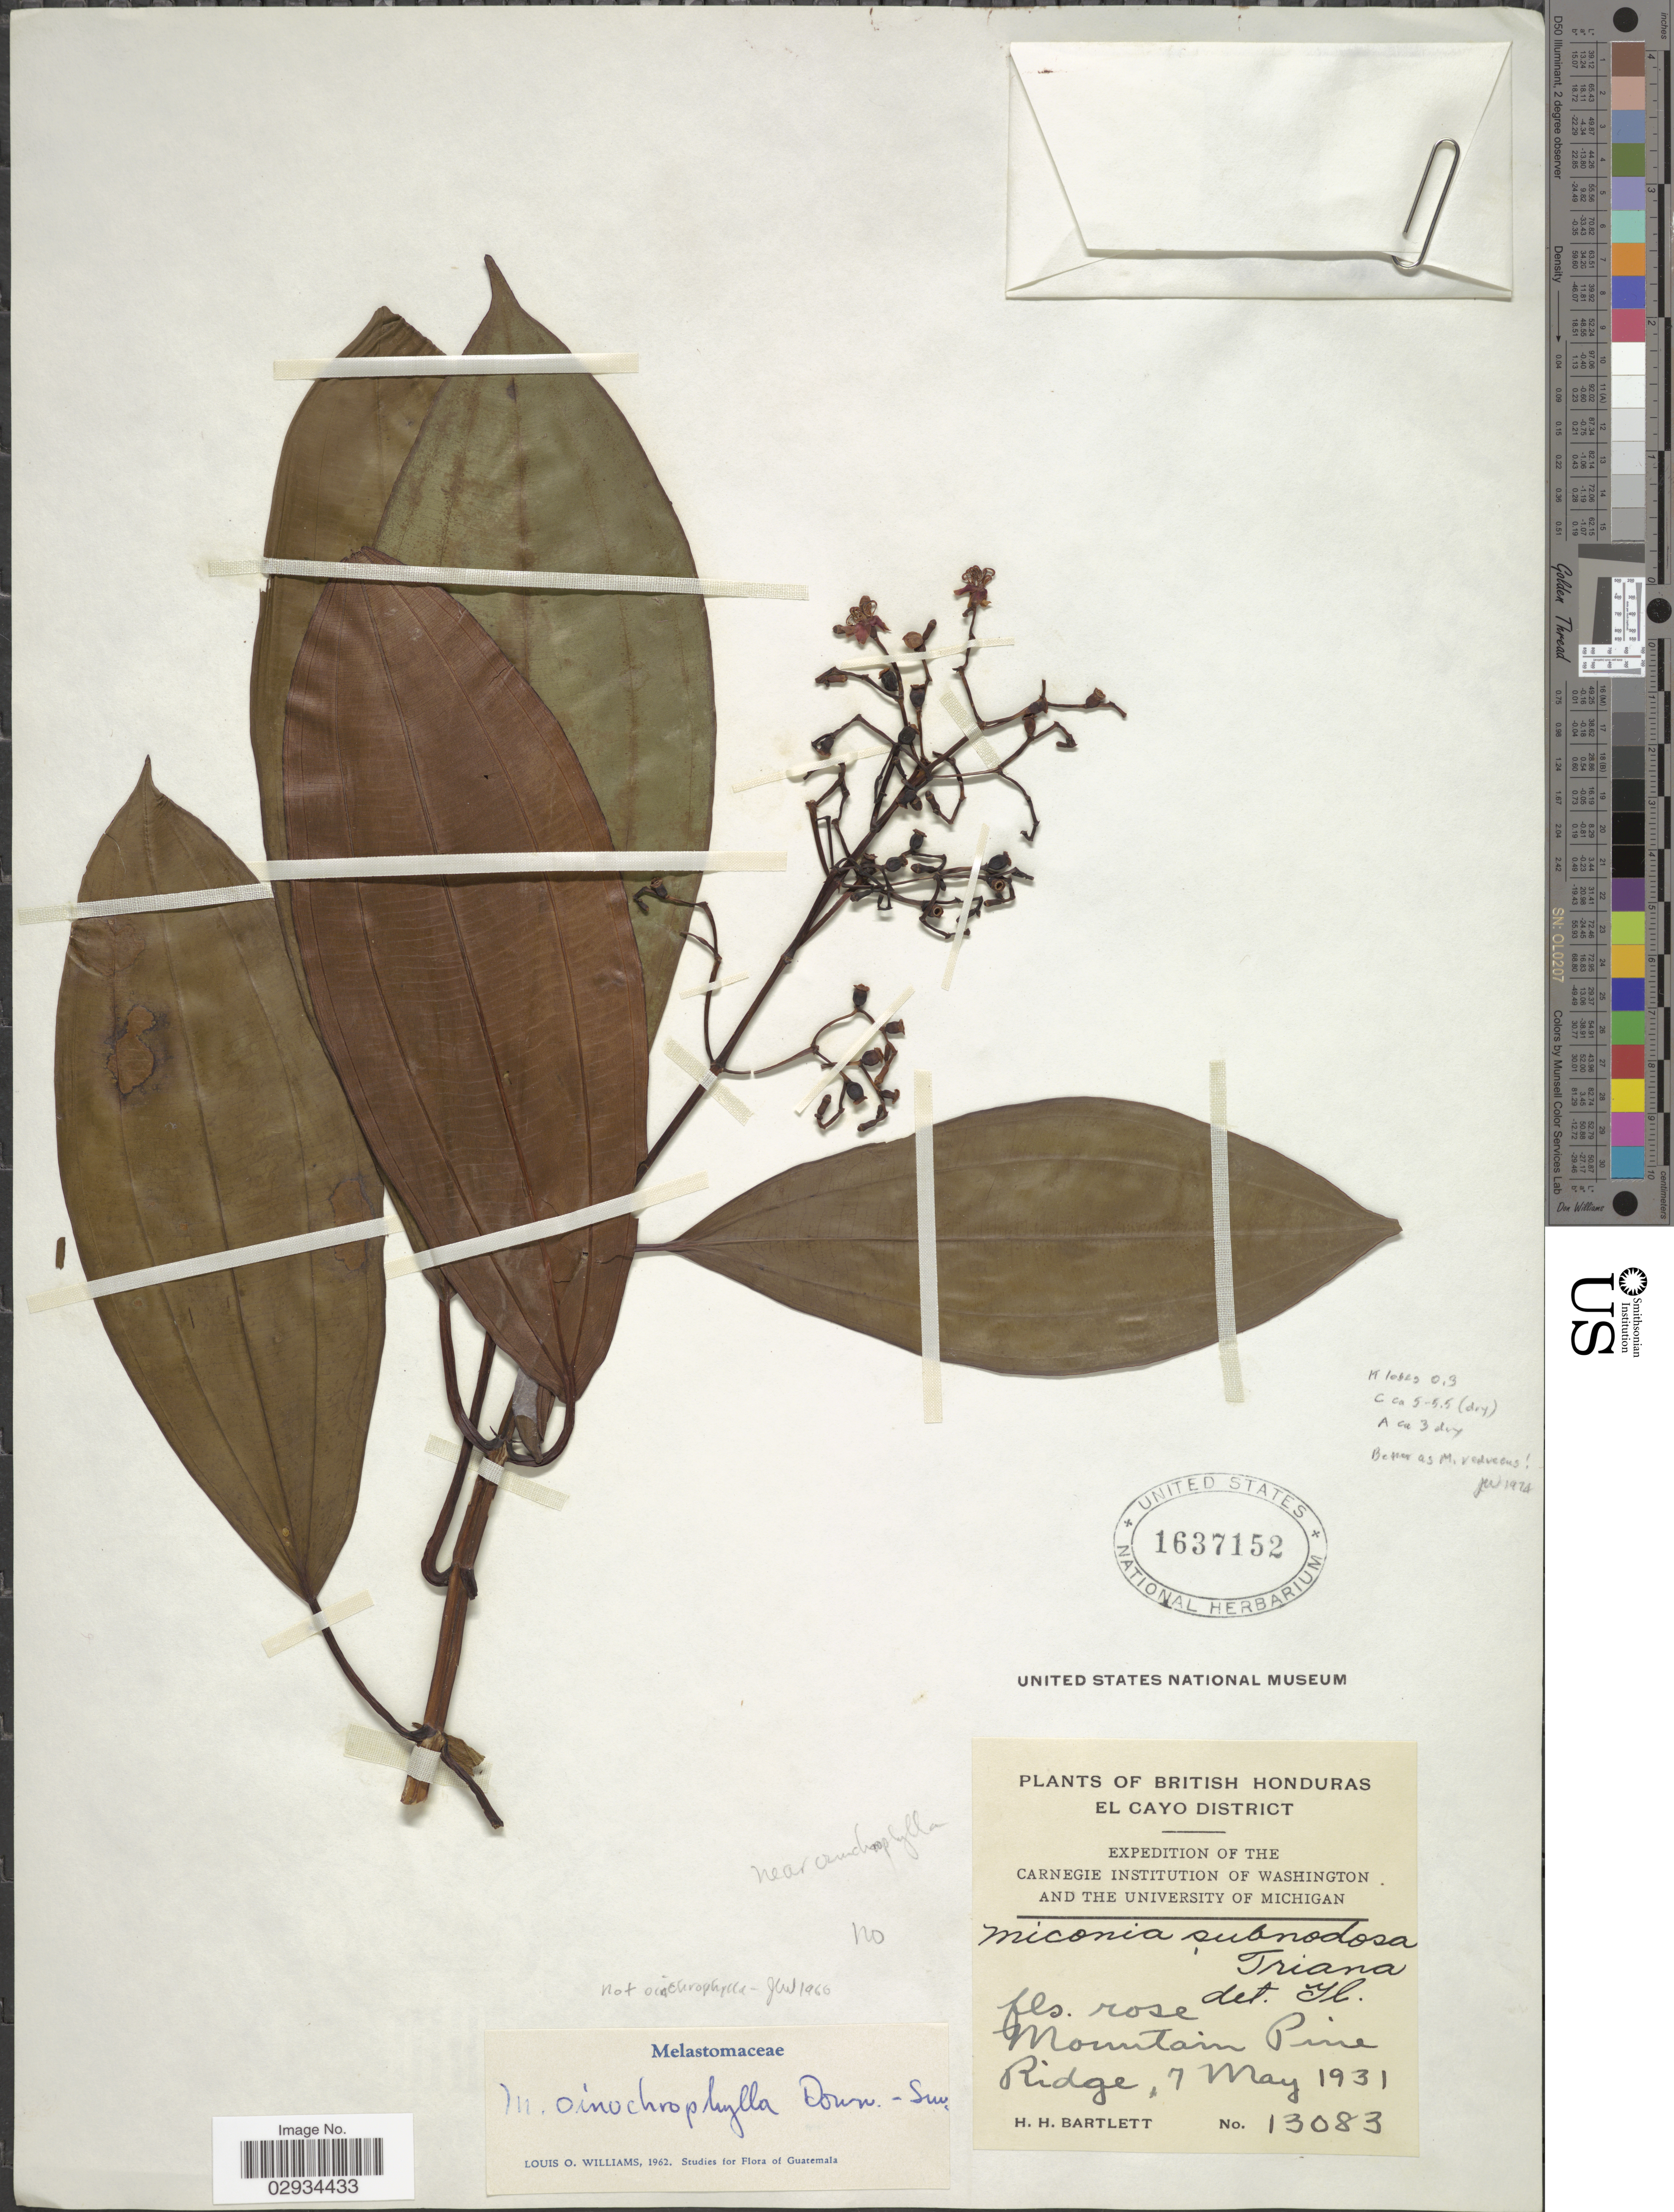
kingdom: Plantae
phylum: Tracheophyta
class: Magnoliopsida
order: Myrtales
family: Melastomataceae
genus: Miconia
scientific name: Miconia subnodosa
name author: Triana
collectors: H. H. Bartlett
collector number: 13083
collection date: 1931-05-07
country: Belize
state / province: Cayo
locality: British Honduras. El Cayo District. Mountain Pine Ridge.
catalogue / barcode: US 1637152